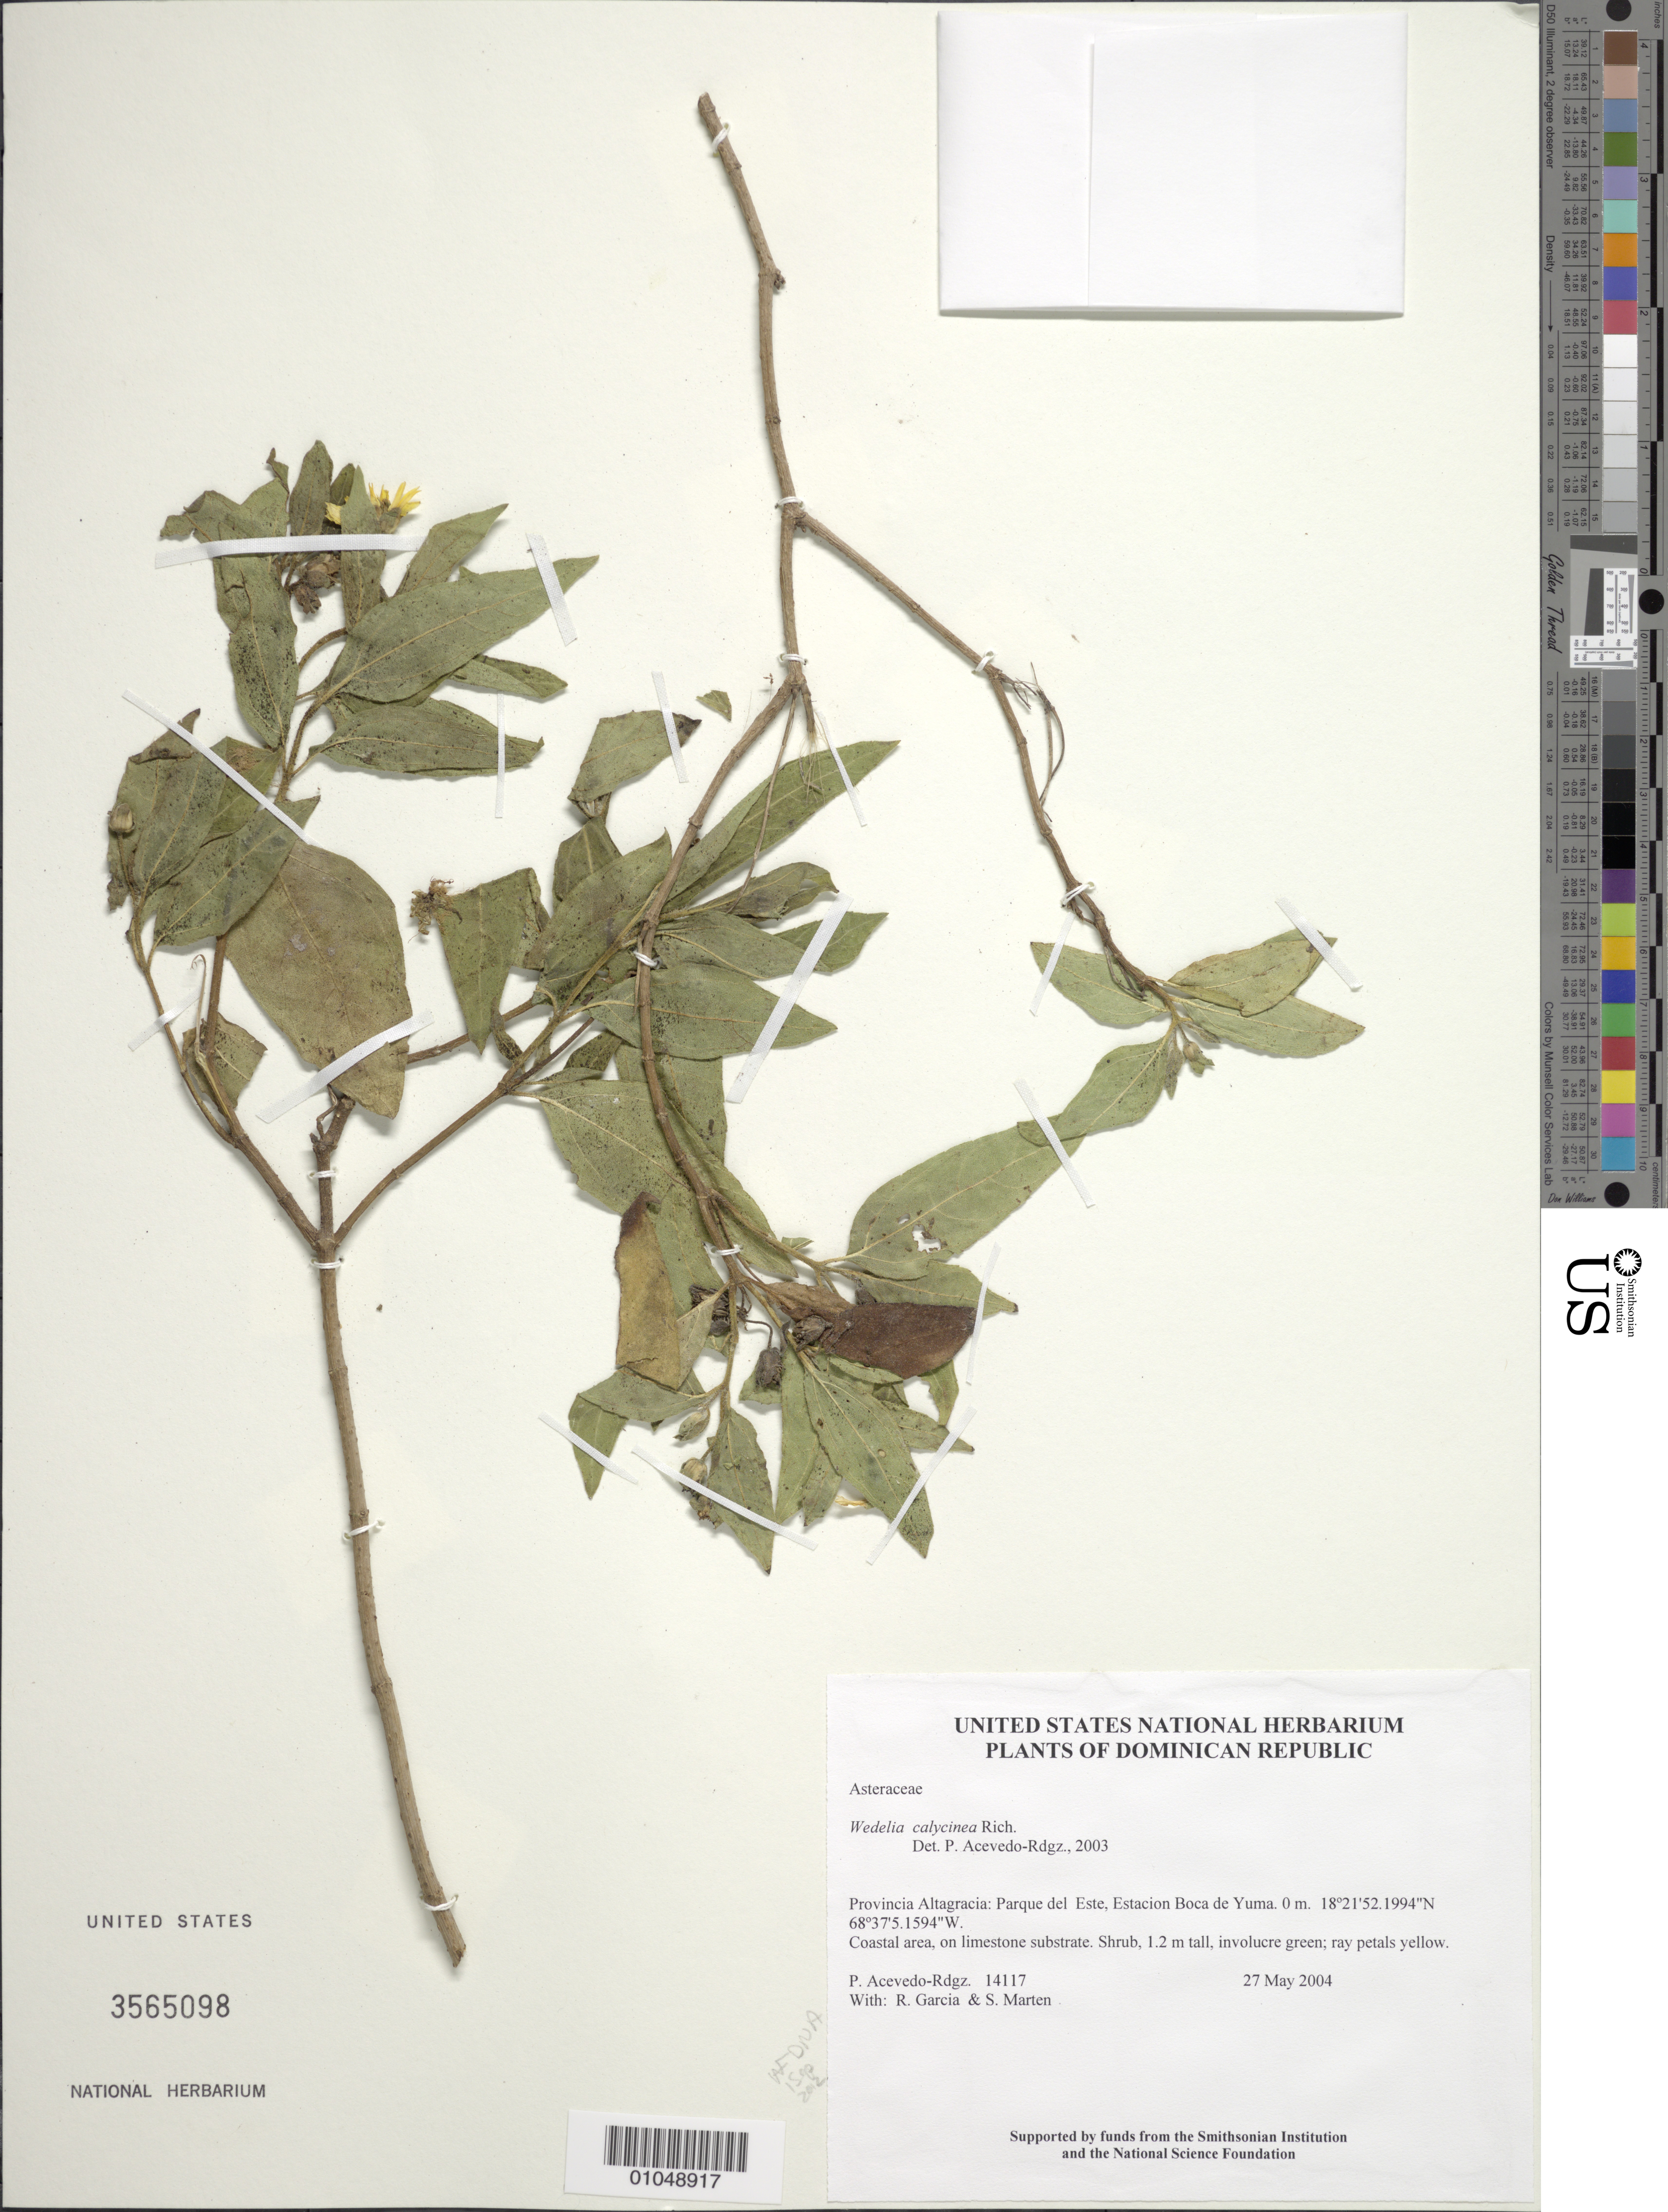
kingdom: Plantae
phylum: Tracheophyta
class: Magnoliopsida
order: Asterales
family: Asteraceae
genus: Wedelia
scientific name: Wedelia calycina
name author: Rich.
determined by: Acevedo-Rodríguez, P., (BOT), Smithsonian Institution - National Museum of Natural History (UNITED STATES)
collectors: P. Acevedo-Rodr., R. G. García & S. Marten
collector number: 14117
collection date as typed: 27 May 2004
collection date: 2004-05-27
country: Dominican Republic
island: Hispaniola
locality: Provincia Altagracia: Parque del Este, Estacion Boca de Yuma.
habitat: Coastal area, on limestone substrate.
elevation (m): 0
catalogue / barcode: US 3565098